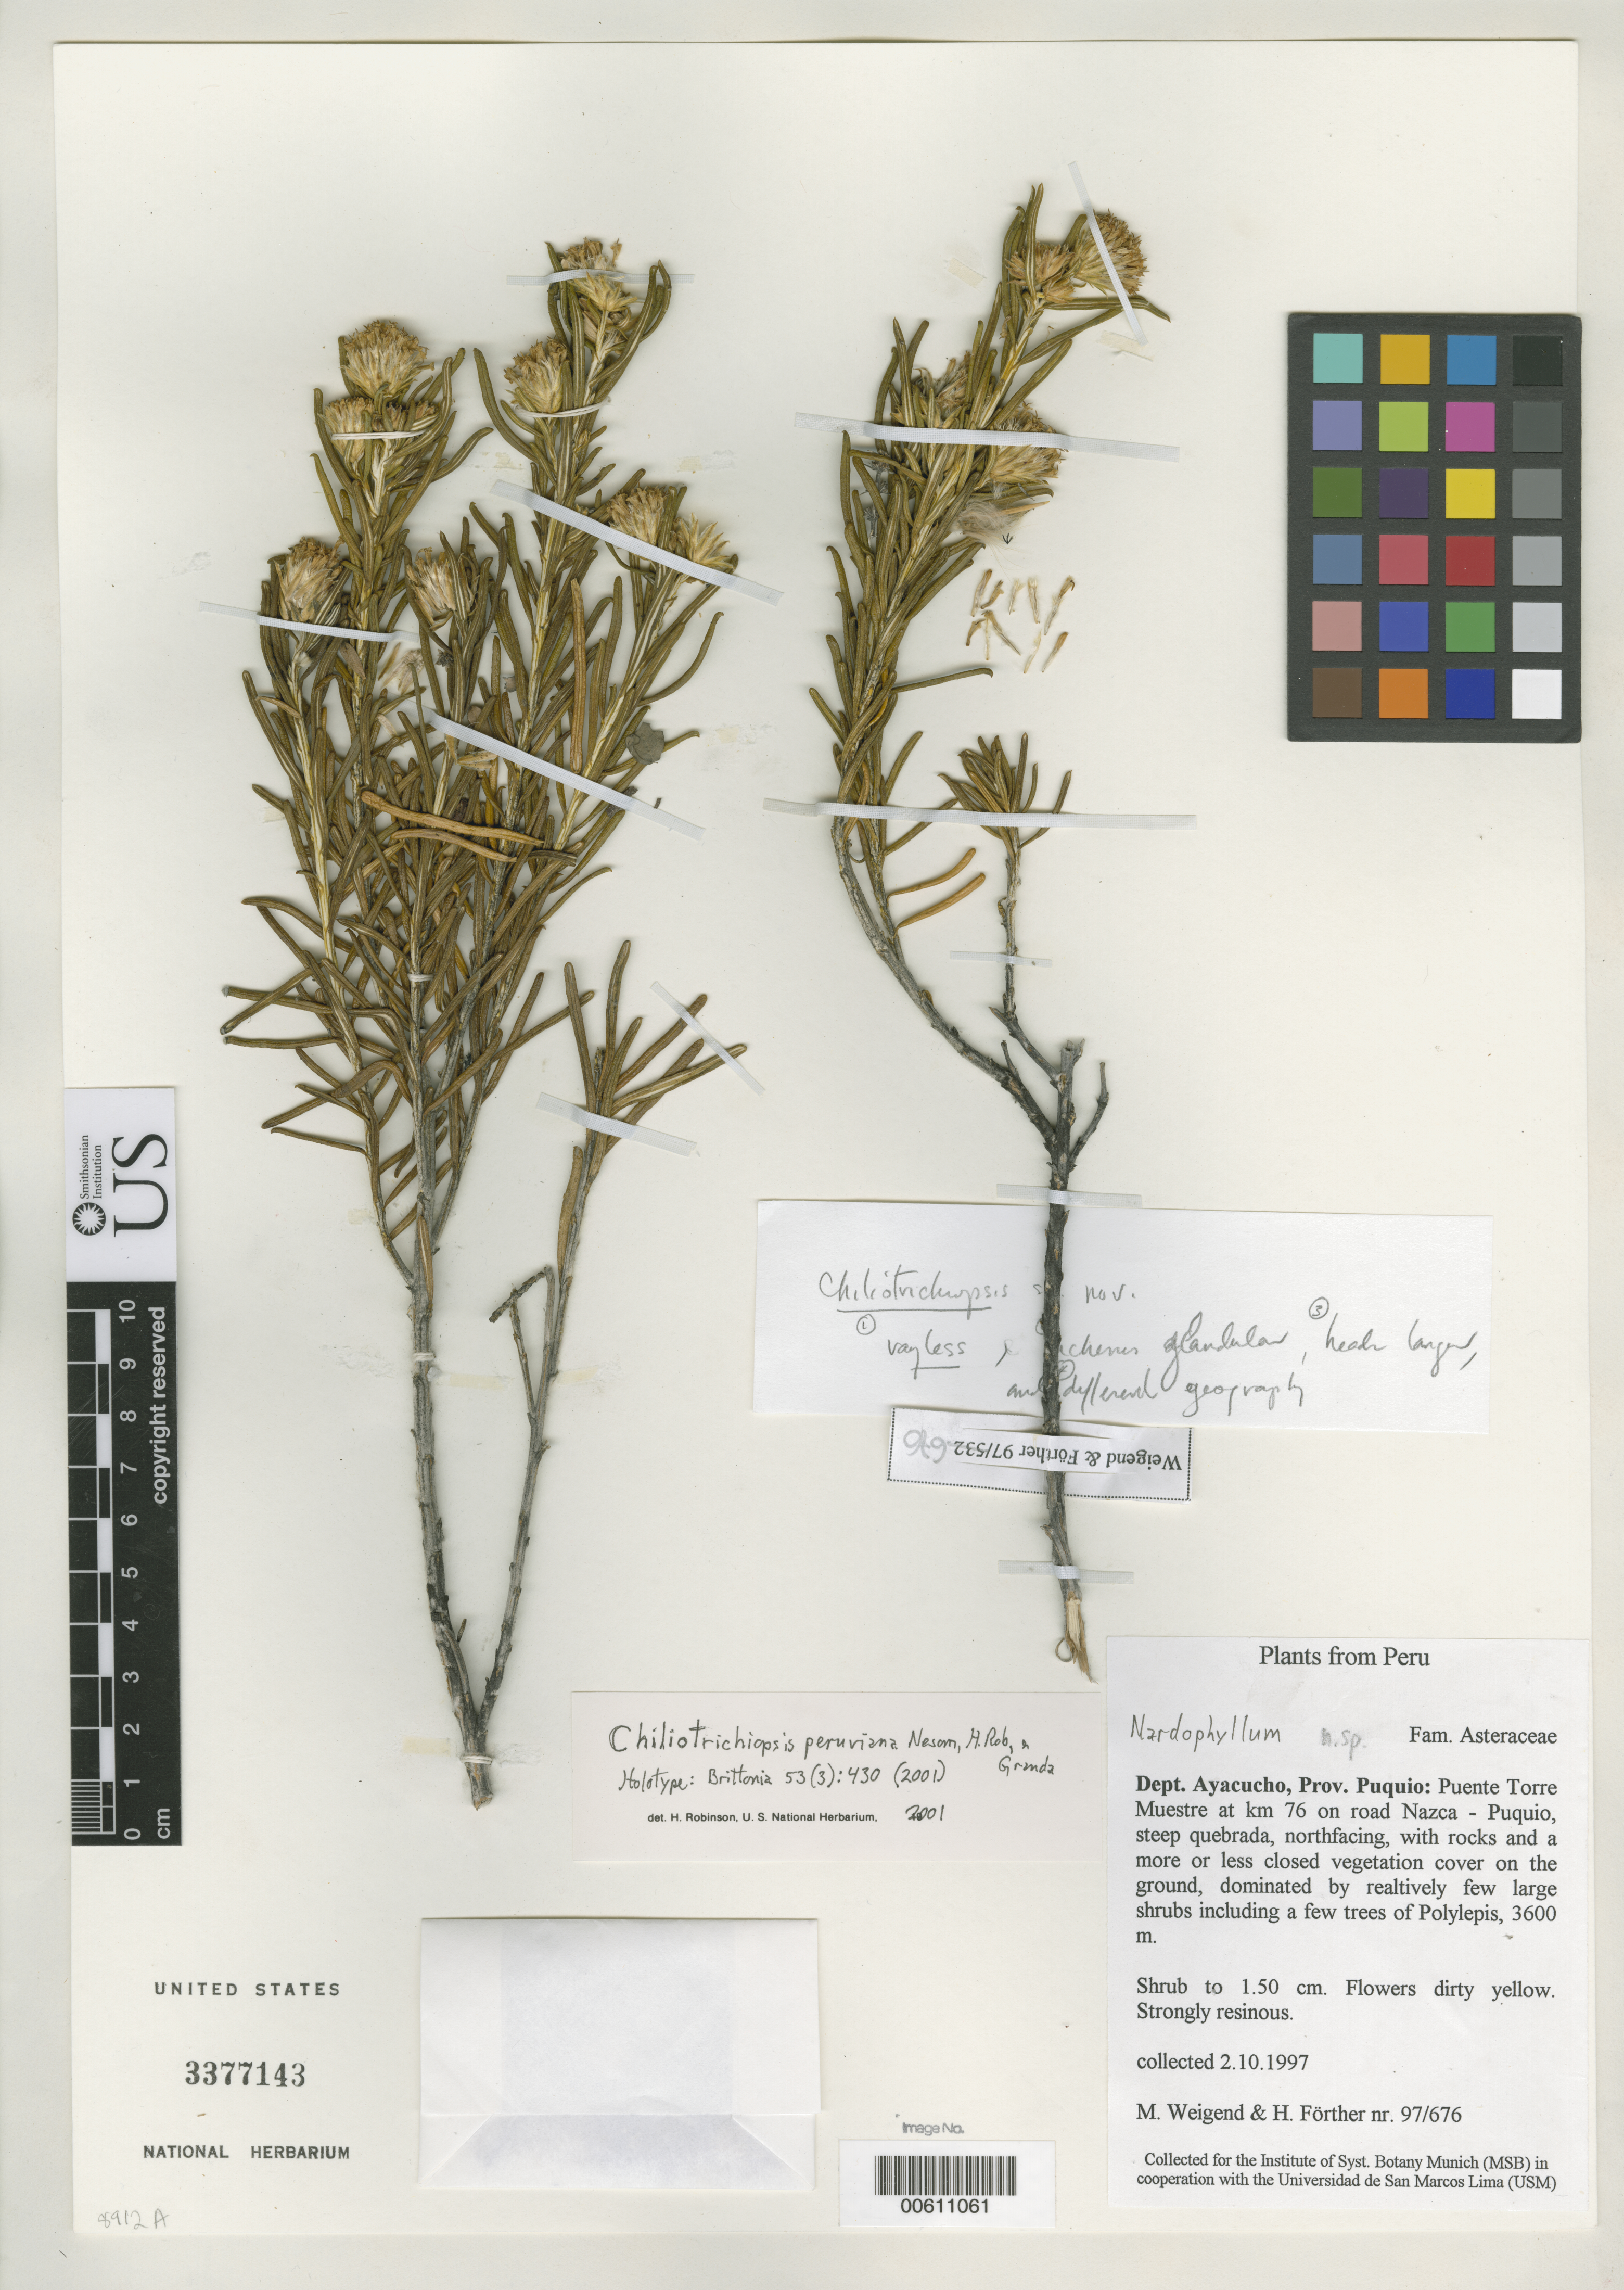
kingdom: Plantae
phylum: Tracheophyta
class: Magnoliopsida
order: Asterales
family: Asteraceae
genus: Chiliotrichiopsis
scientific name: Chiliotrichiopsis peruviana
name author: G.L. Nesom et al.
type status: Holotype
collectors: M. Weigend & H. Förther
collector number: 97/576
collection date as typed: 02 Oct 1997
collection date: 1997-10-02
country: Peru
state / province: Ayacucho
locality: Puquio, Puente Torre Muestre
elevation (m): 3600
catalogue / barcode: US 3377143